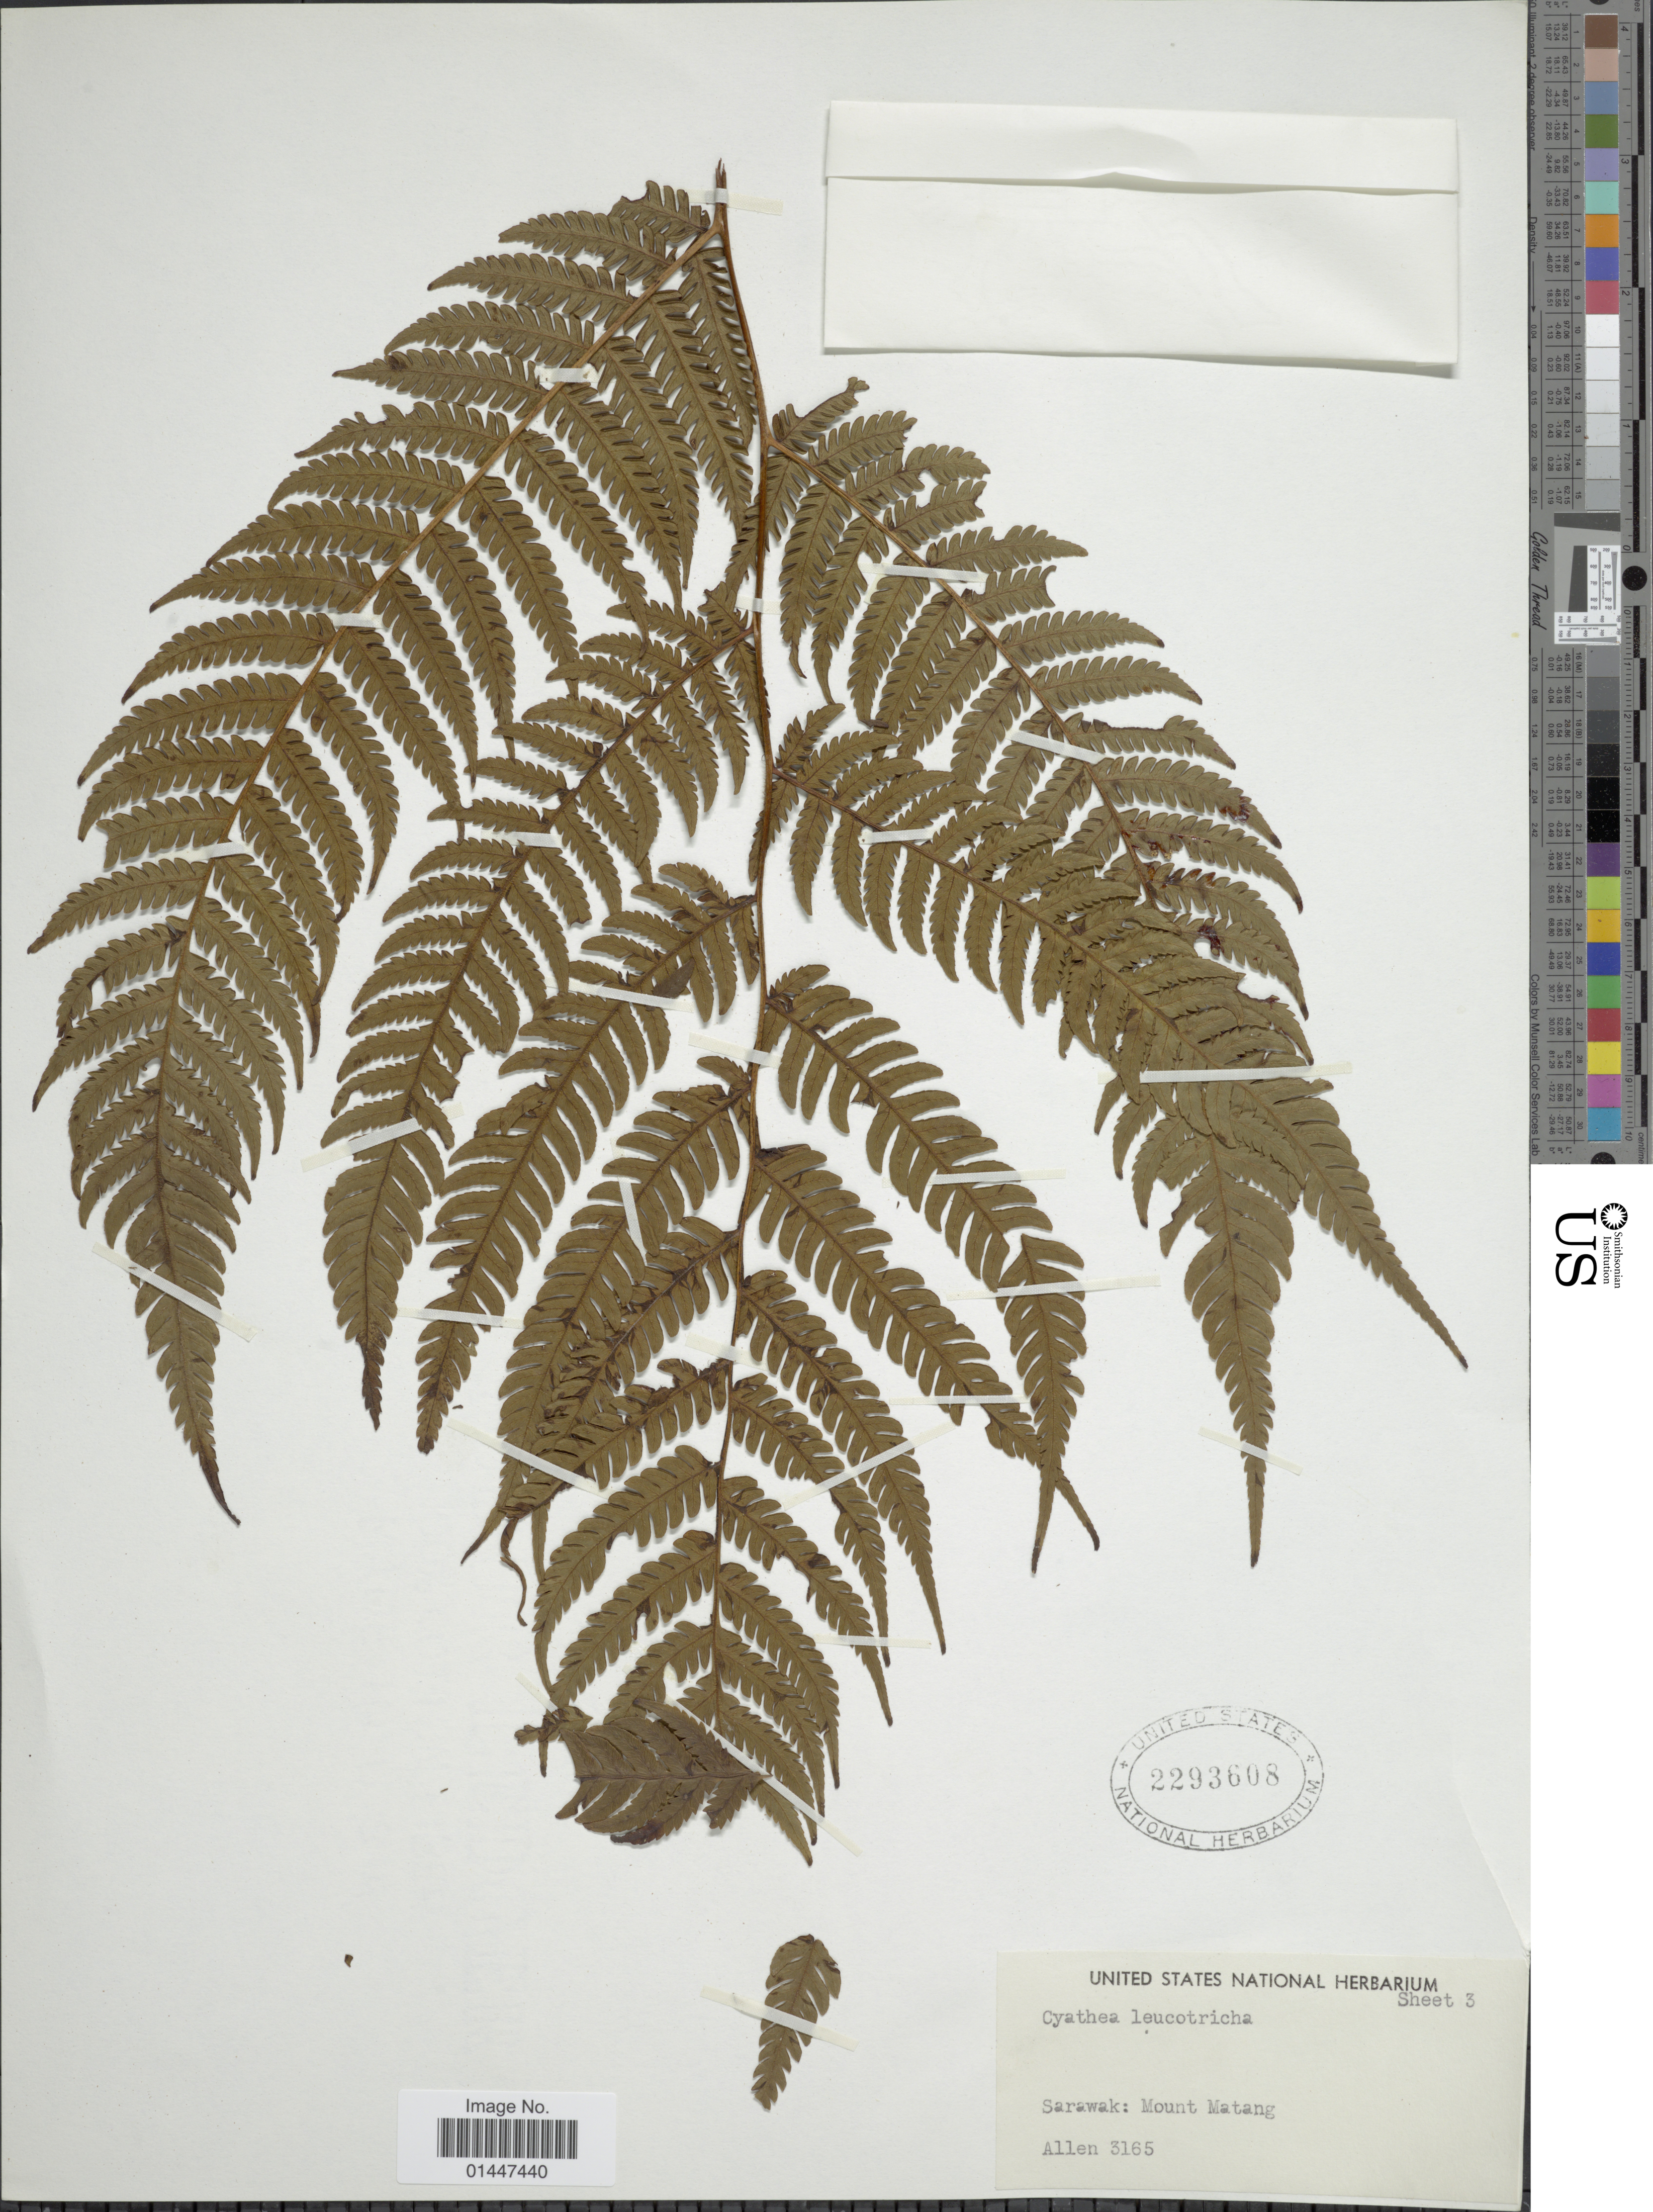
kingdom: Plantae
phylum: Tracheophyta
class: Polypodiopsida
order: Cyatheales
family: Cyatheaceae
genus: Sphaeropteris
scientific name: Sphaeropteris leucotricha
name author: (Christ) R.M. Tryon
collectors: -- Allen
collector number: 3165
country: Malaysia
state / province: Sarawak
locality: Mount Matang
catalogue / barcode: US 2293608